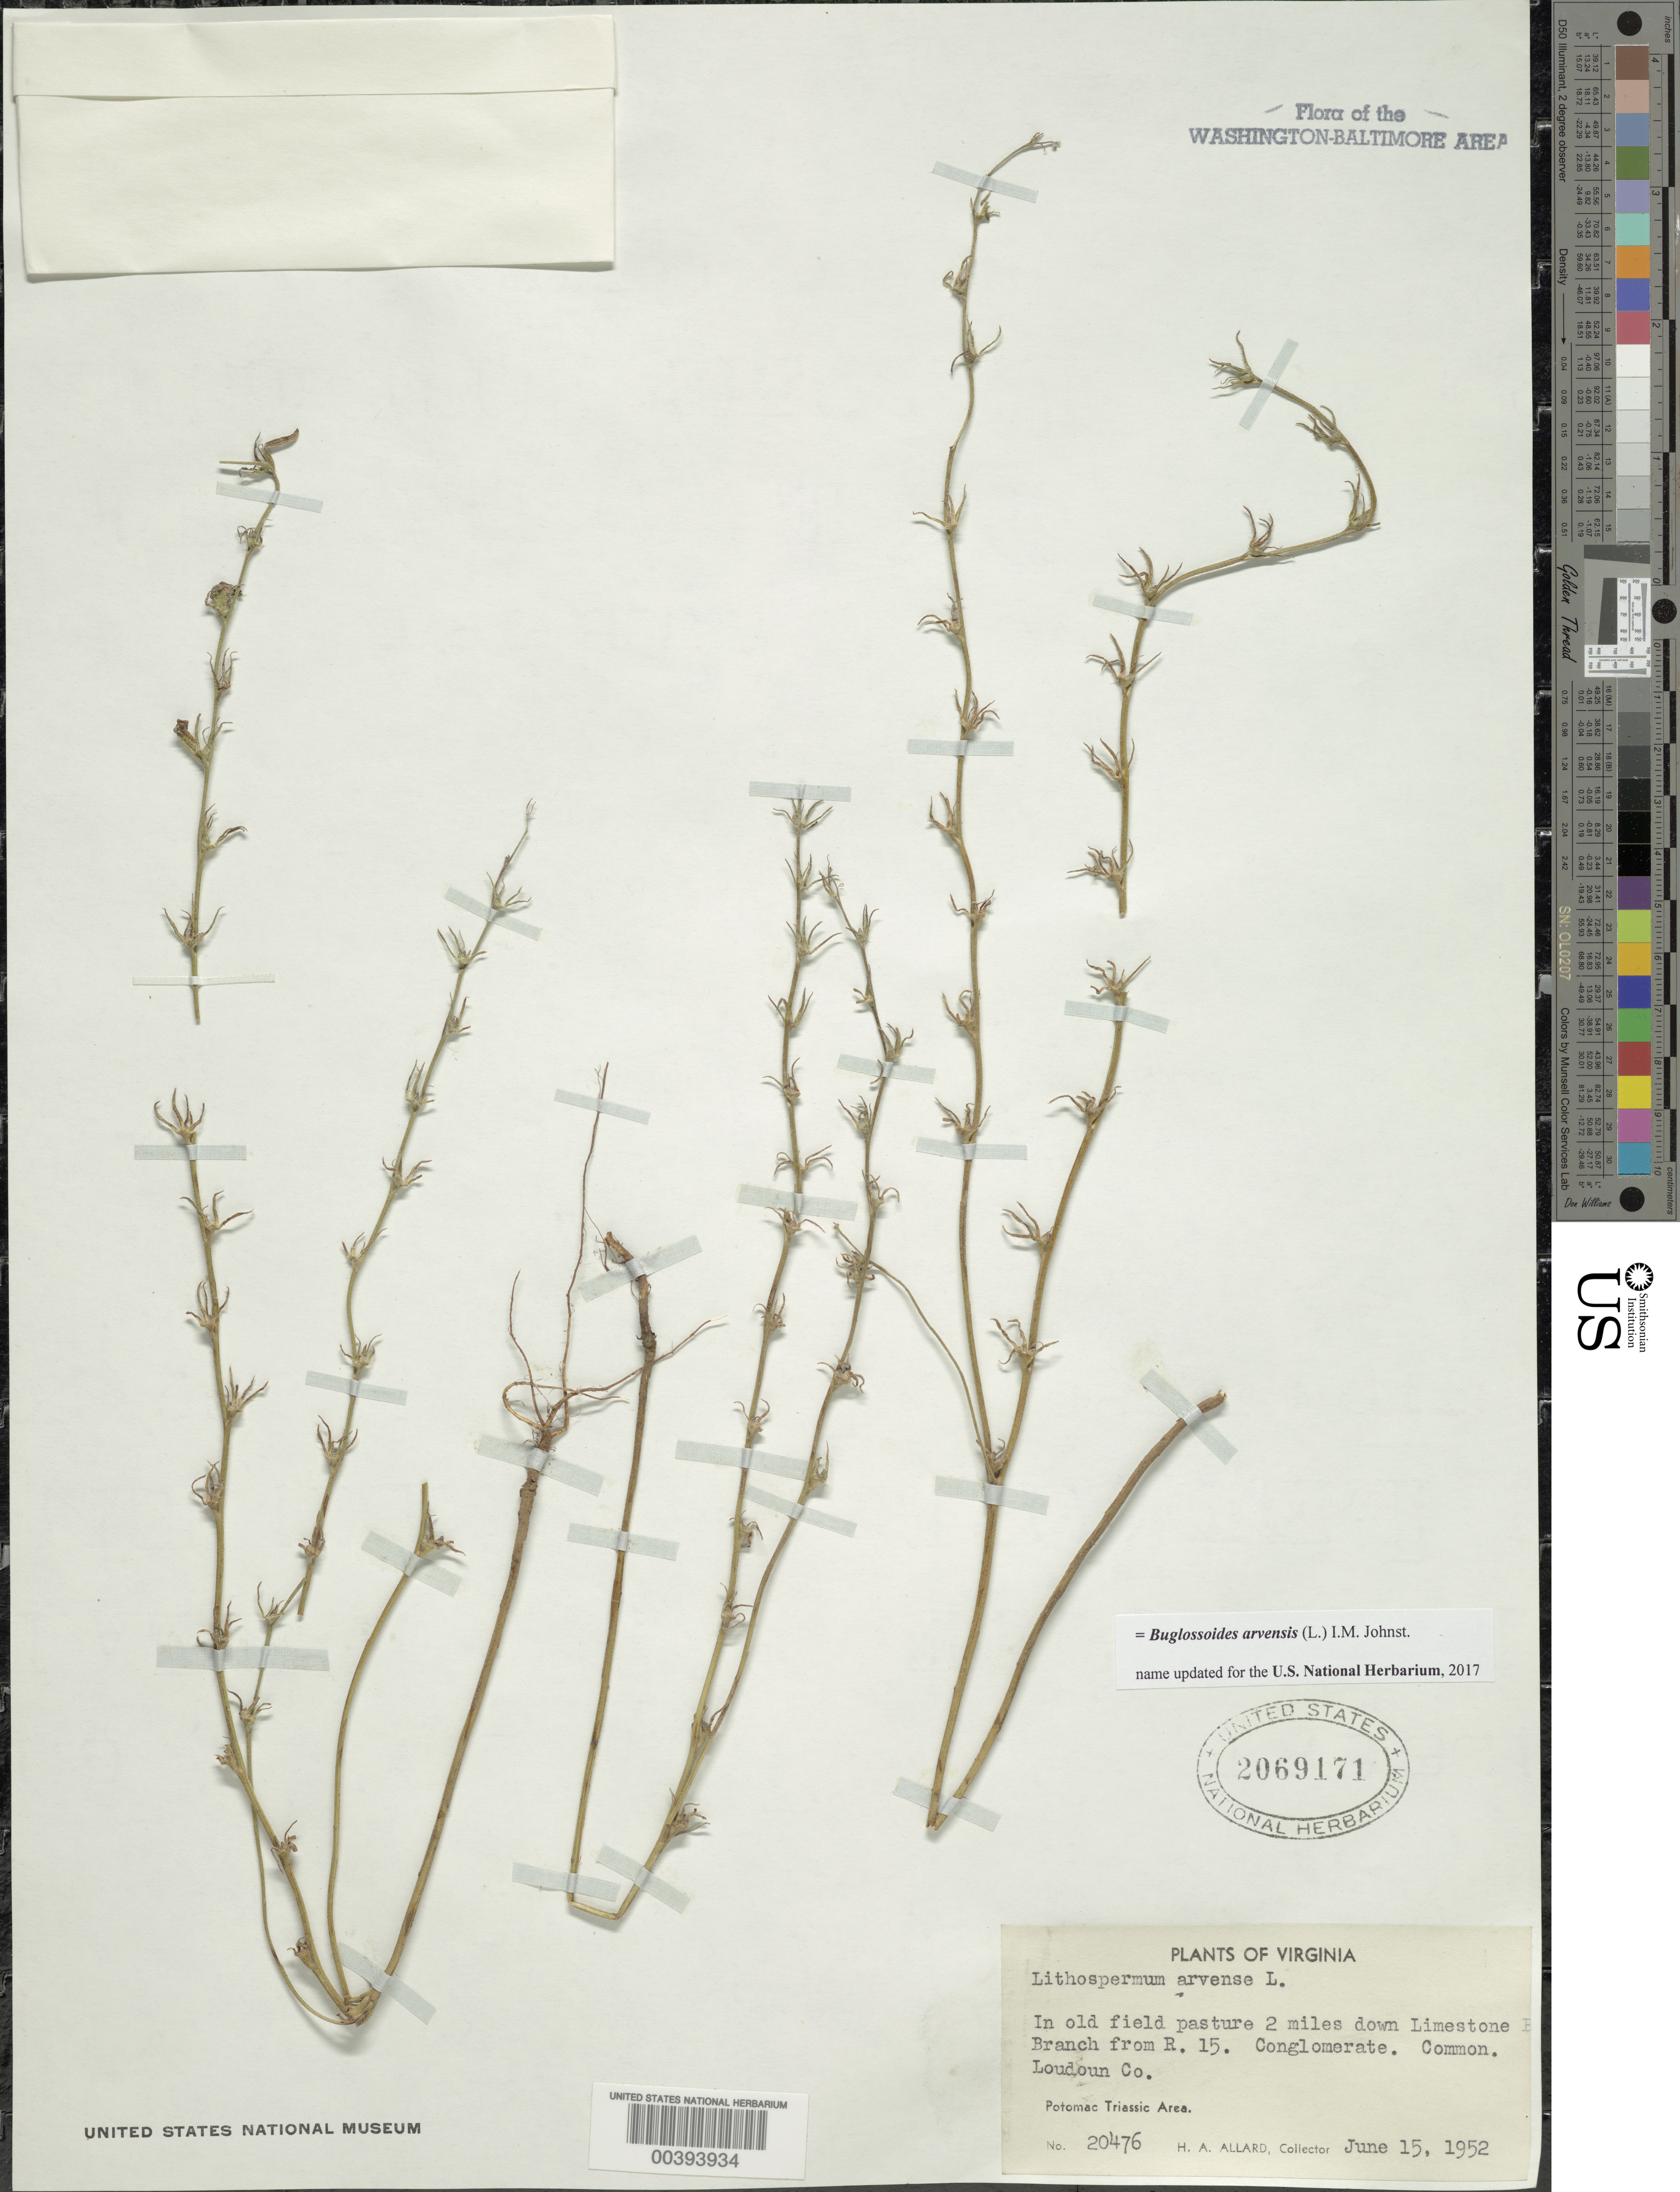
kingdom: Plantae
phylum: Tracheophyta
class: Magnoliopsida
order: Boraginales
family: Boraginaceae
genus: Buglossoides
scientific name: Buglossoides arvensis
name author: (L.) I.M. Johnst.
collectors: H. A. Allard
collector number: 20476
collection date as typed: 15 Jun 1952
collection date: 1952-06-15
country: United States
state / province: Virginia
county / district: Loudoun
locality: downstream from Route 15 on Limestone Gap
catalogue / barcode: US 2069171